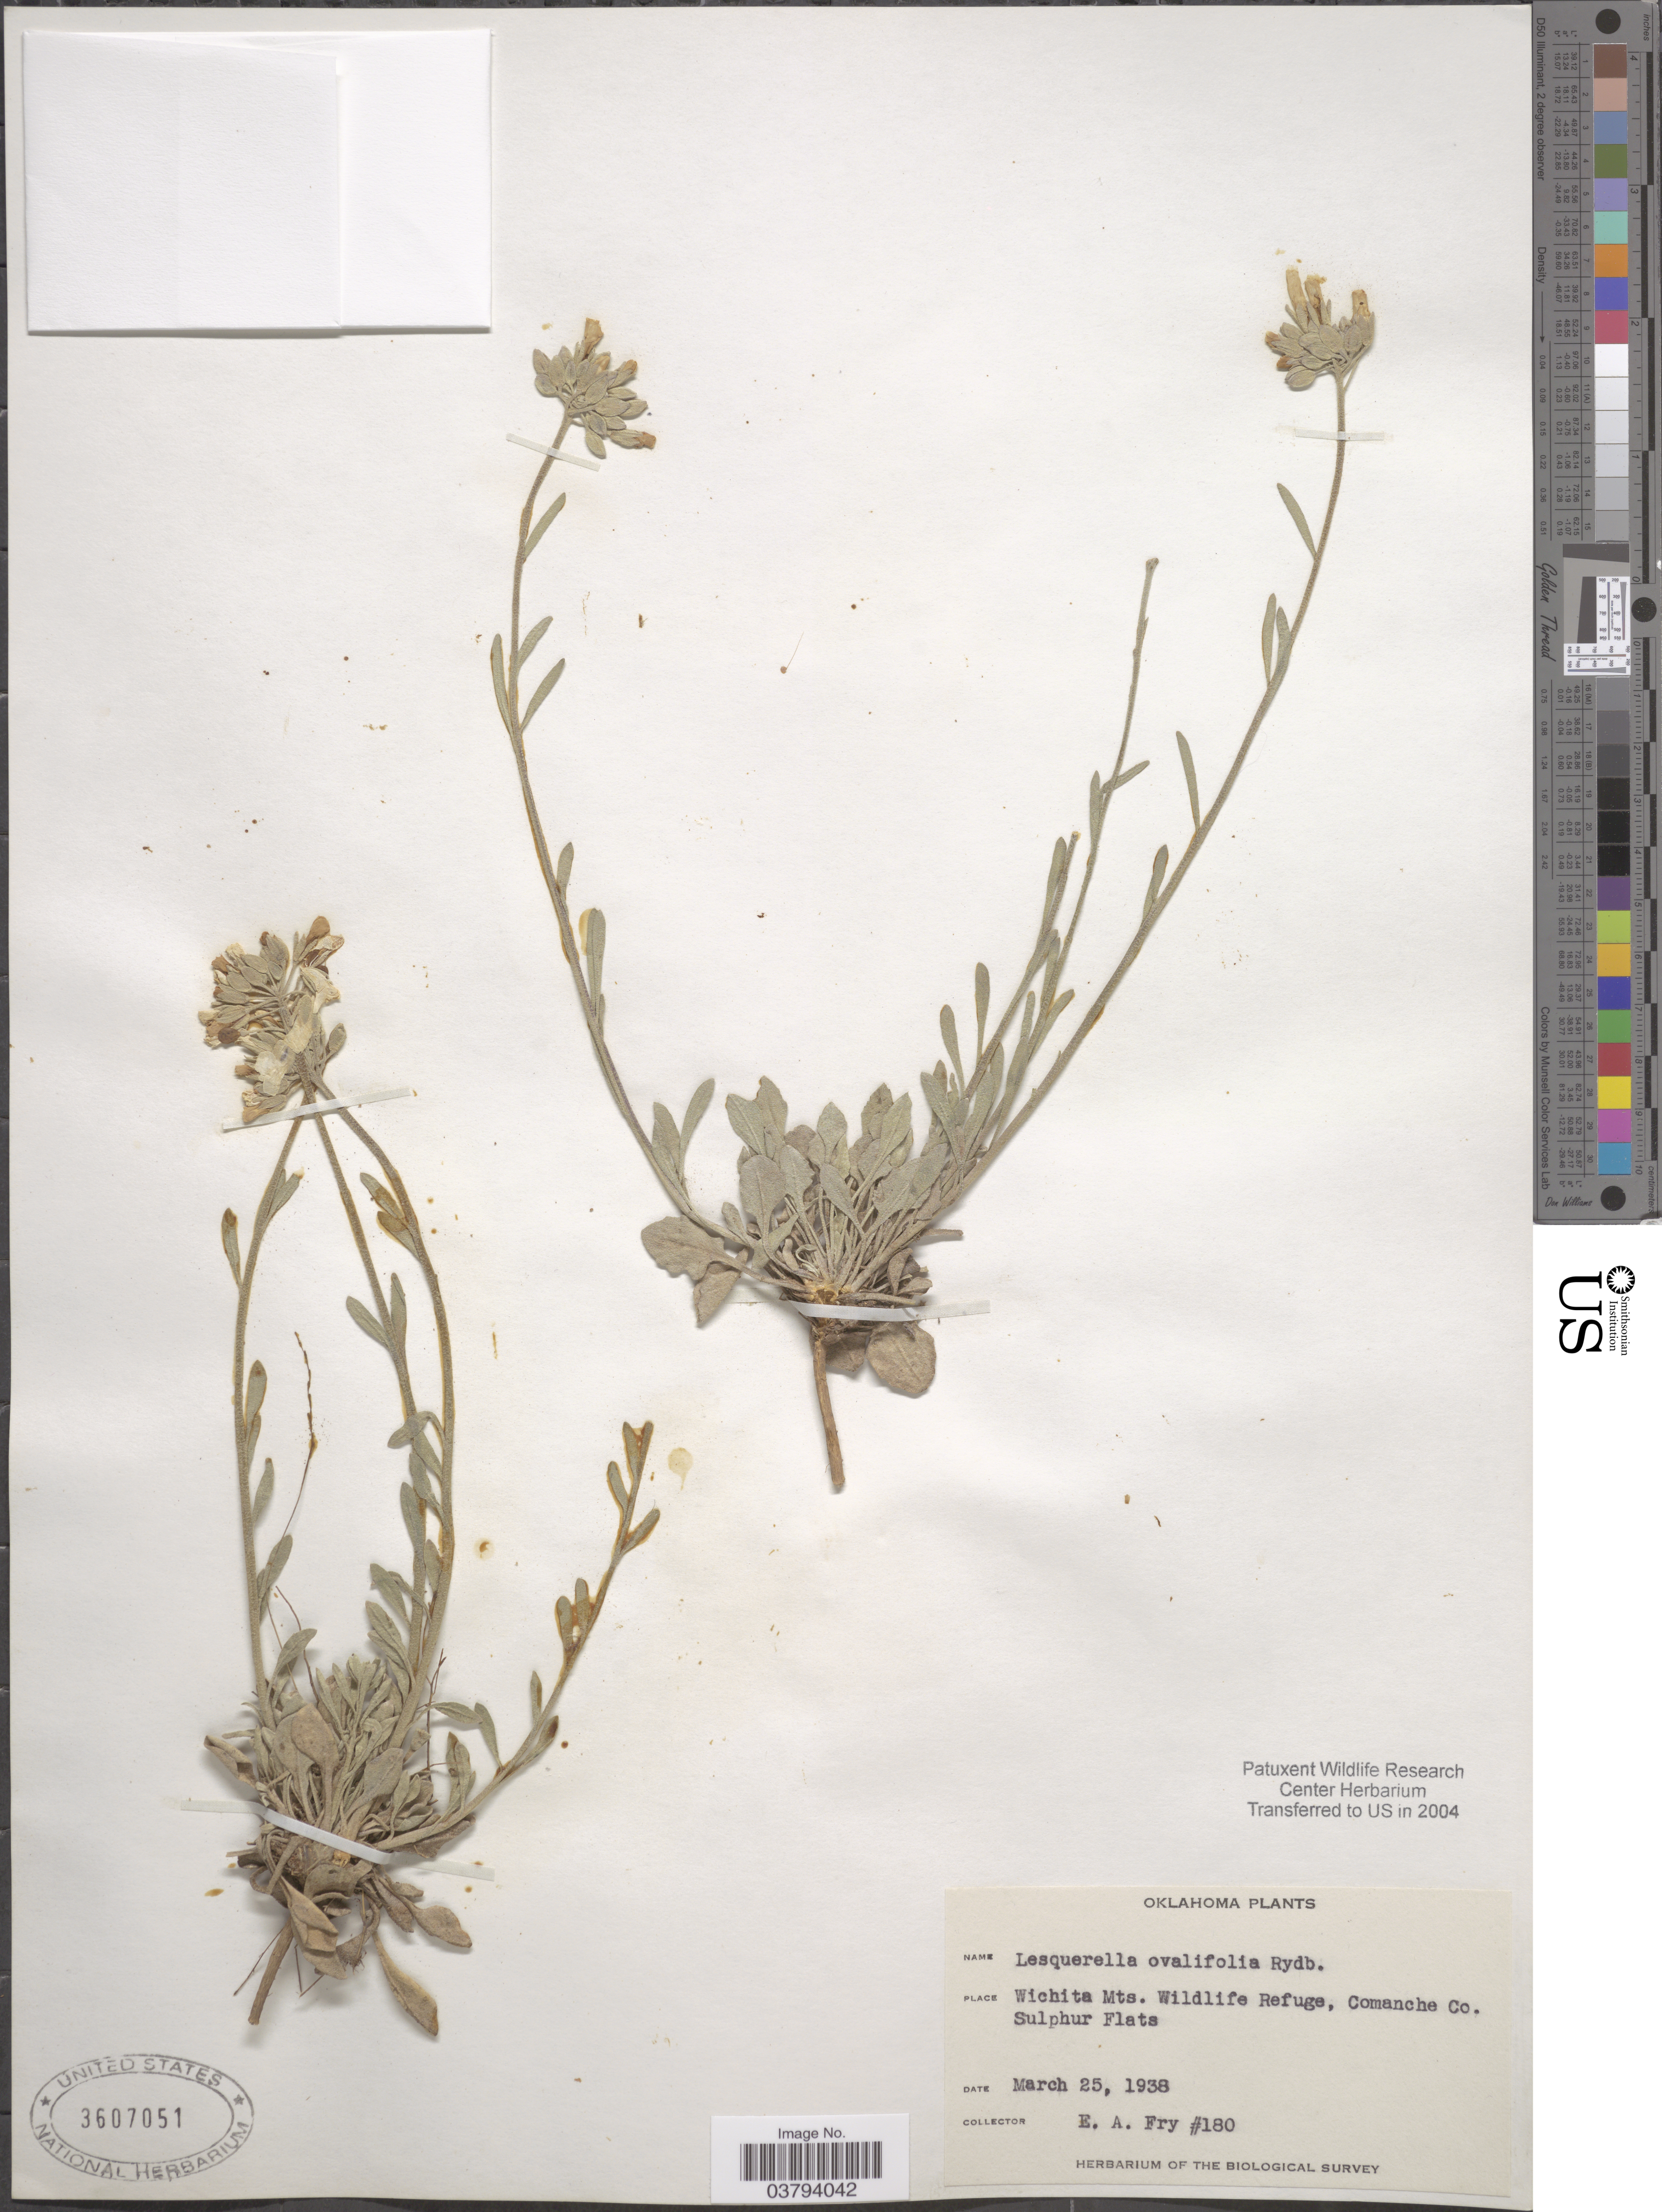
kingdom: Plantae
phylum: Tracheophyta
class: Magnoliopsida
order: Brassicales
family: Brassicaceae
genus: Lesquerella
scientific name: Lesquerella ovalifolia subsp. ovalifolia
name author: Rydb. ex Britton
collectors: E. Fry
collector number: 180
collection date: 1938-03-25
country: United States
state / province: Oklahoma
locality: Wichita Mts. Wildlife Refuge, Comanche Co. Sulphur Flats.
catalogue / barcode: US 3607051